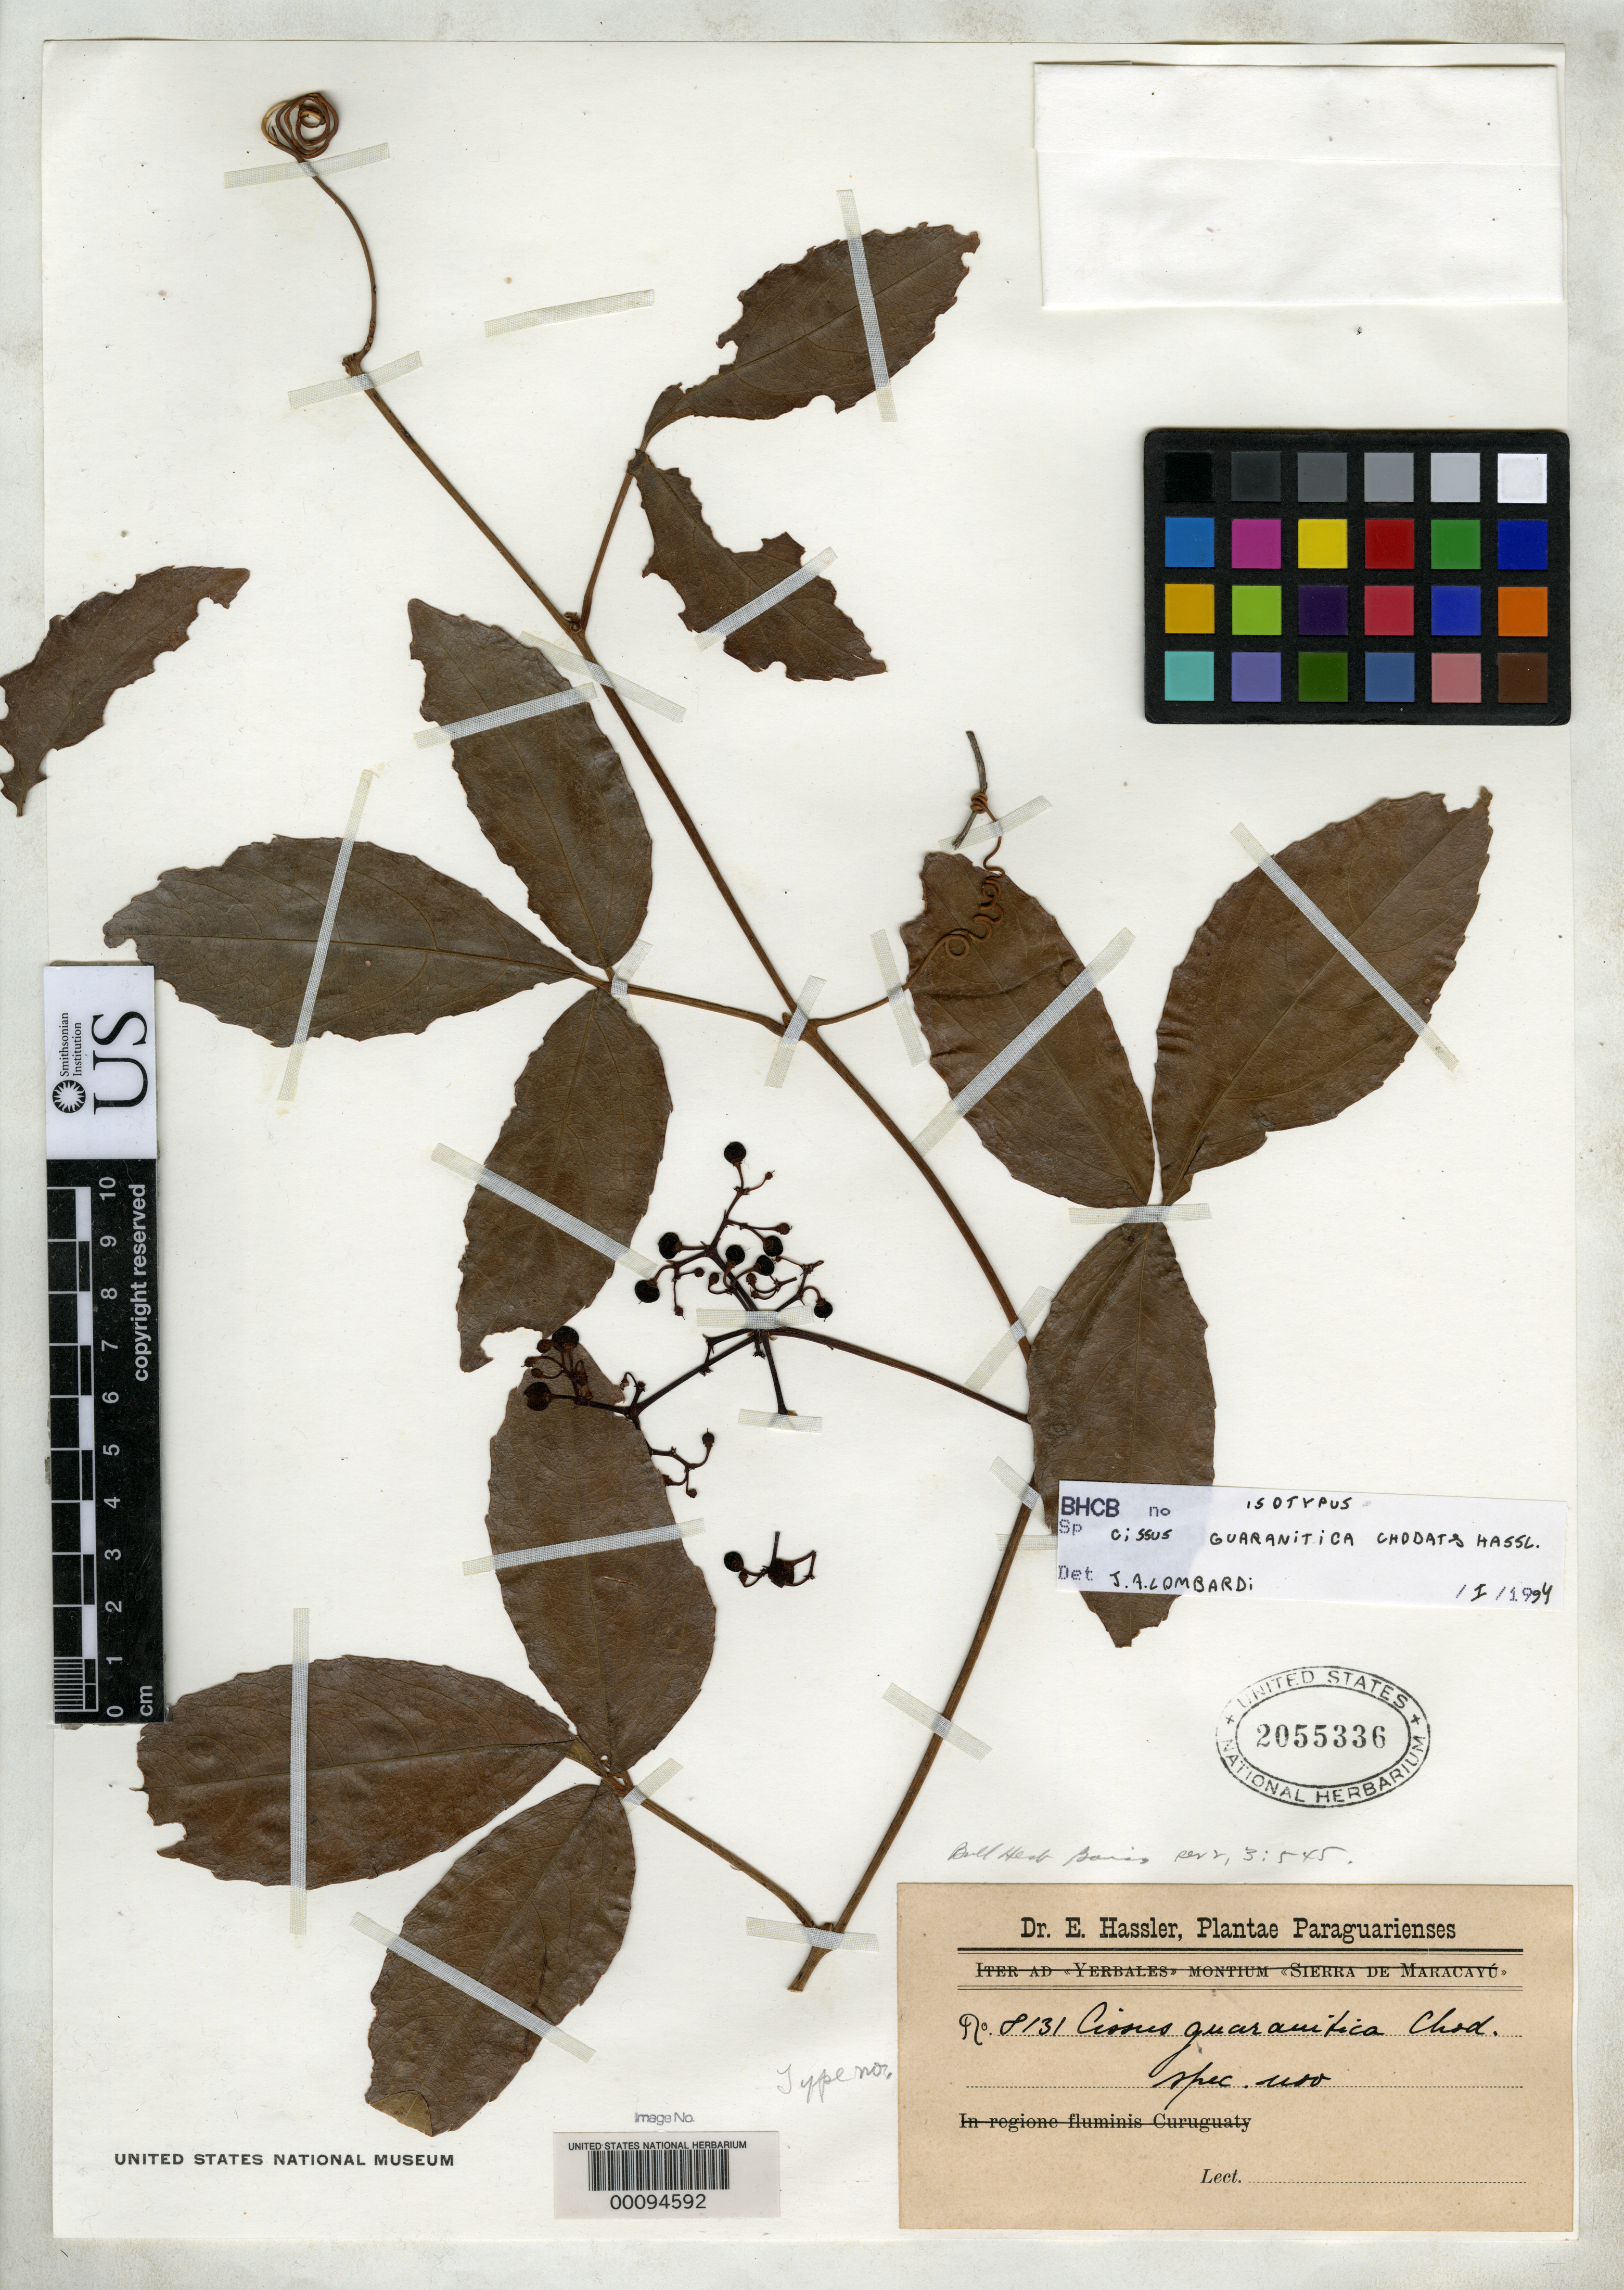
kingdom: Plantae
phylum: Tracheophyta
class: Magnoliopsida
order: Vitales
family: Vitaceae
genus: Cissus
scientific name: Cissus guaranitica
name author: Chodat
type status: Isotype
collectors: E. Hassler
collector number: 8131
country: Paraguay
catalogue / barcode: US 2055336